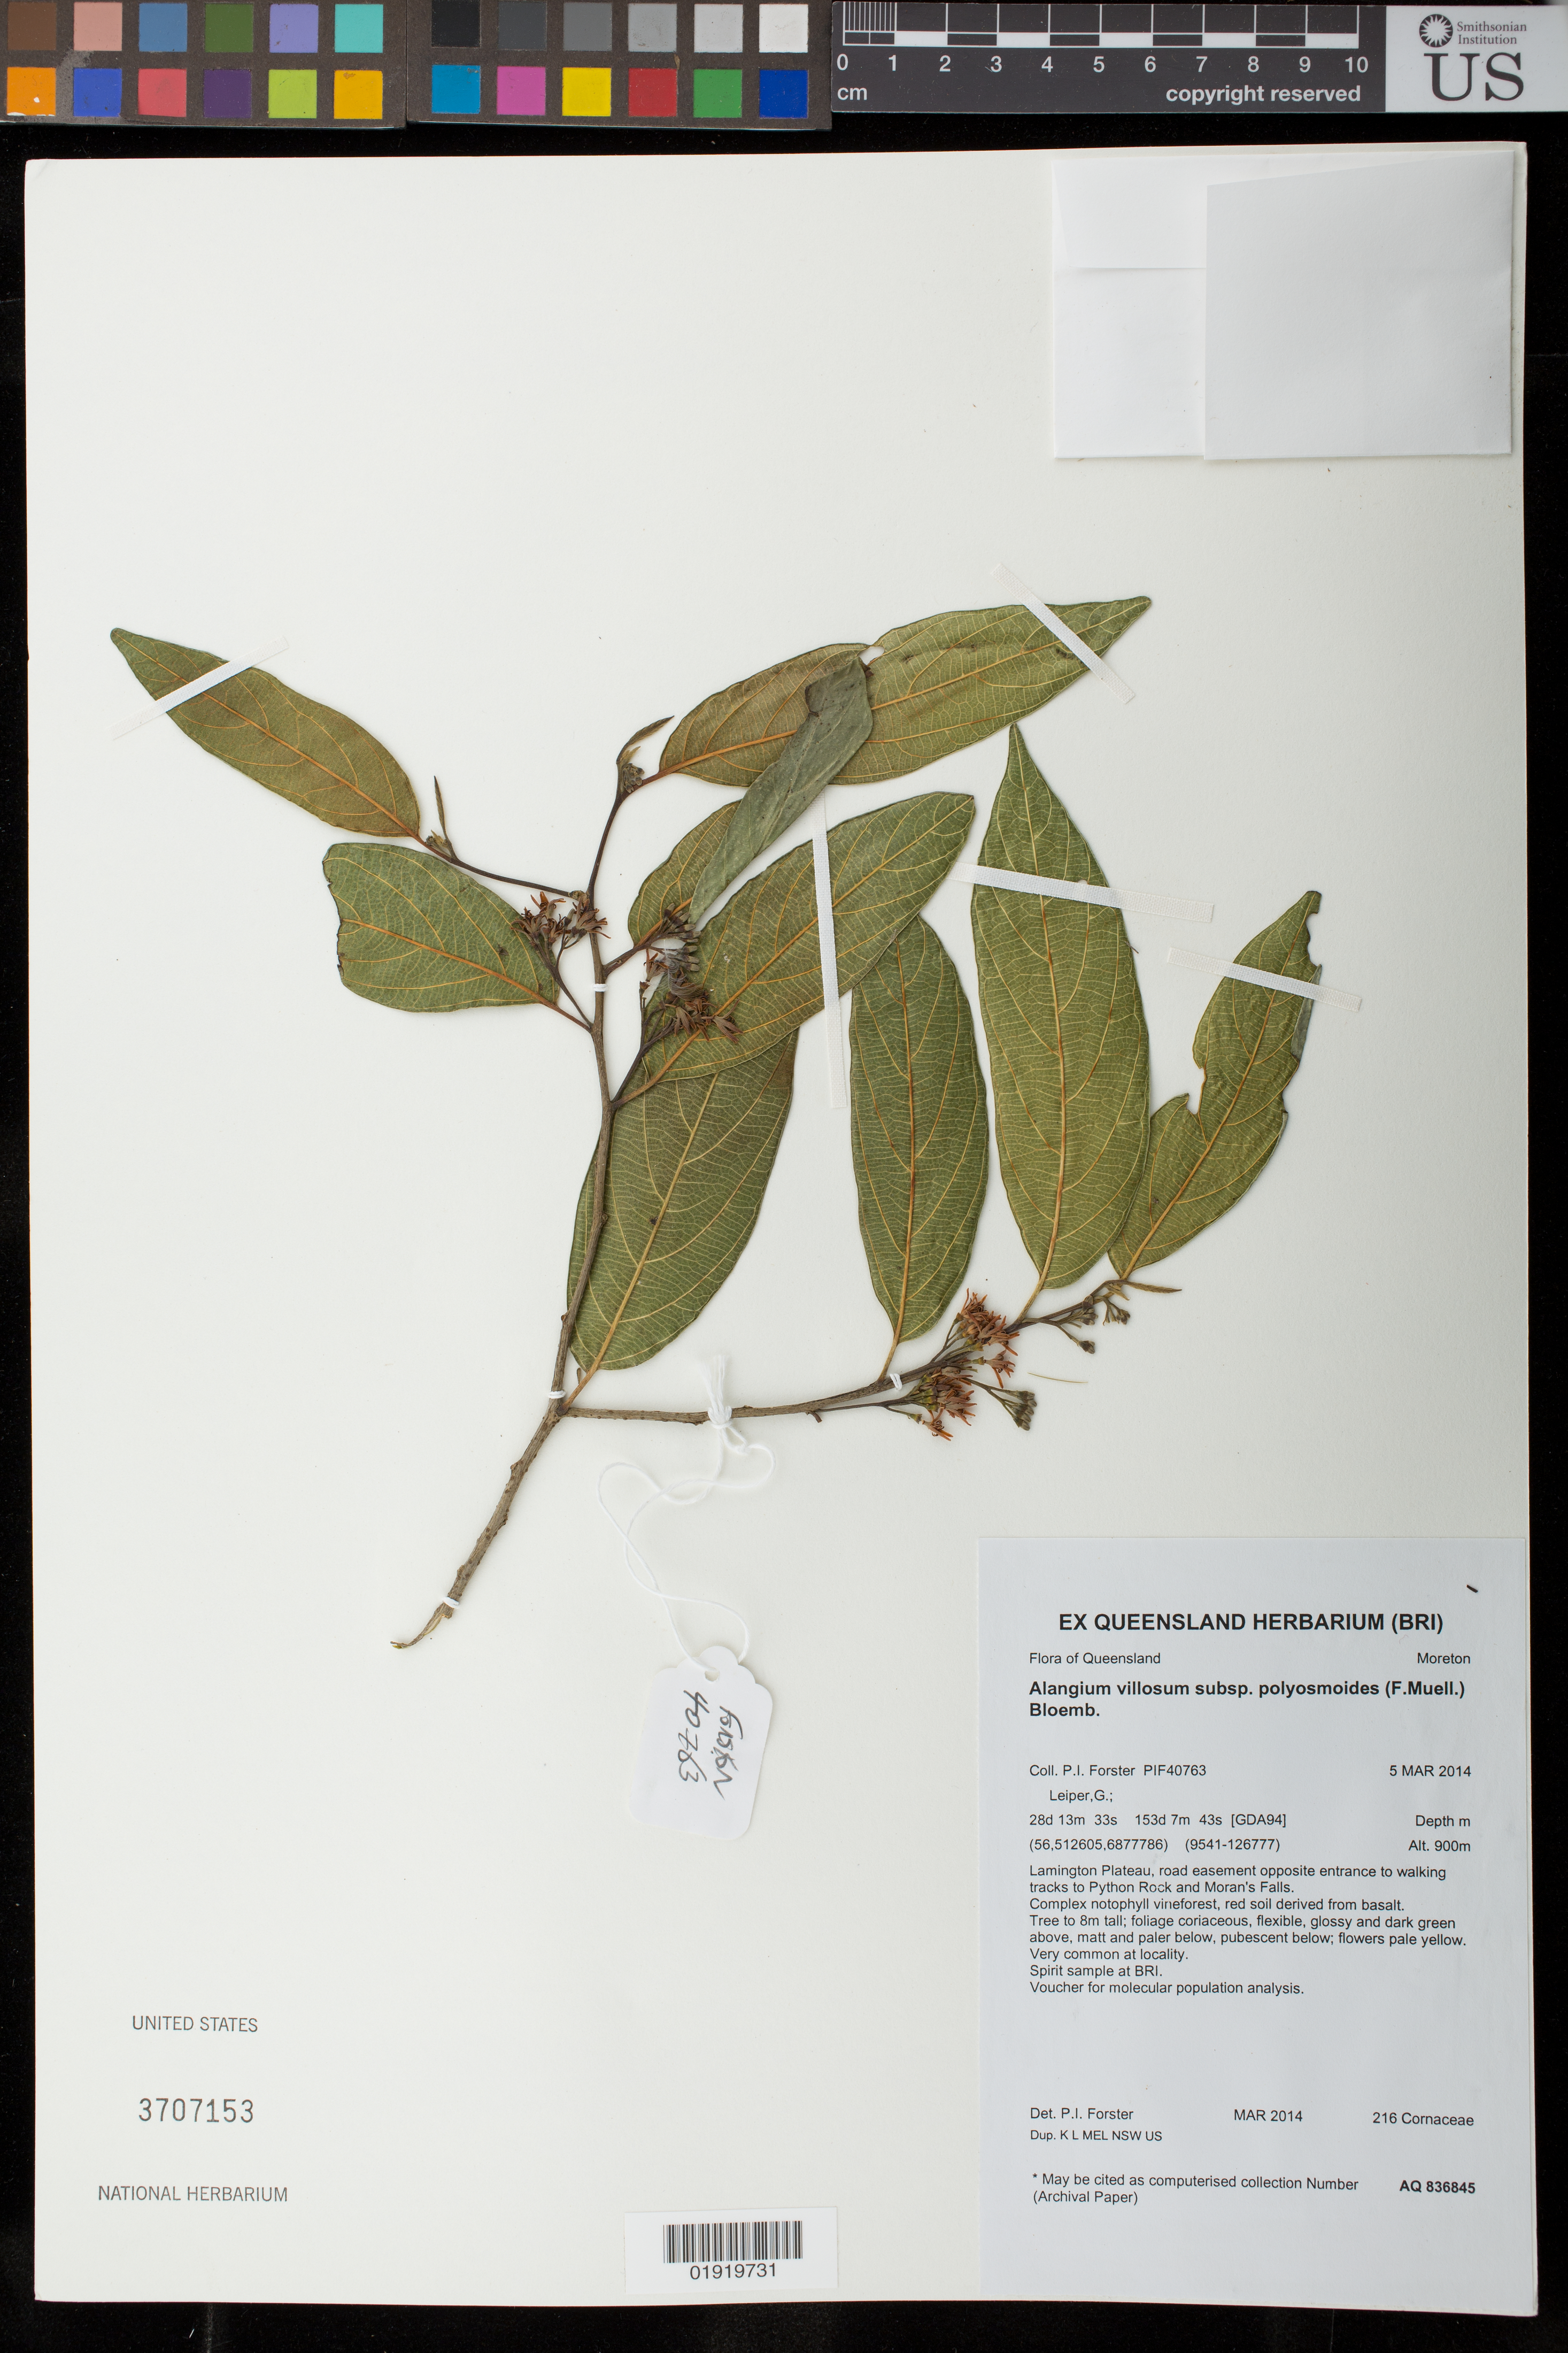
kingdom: Plantae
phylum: Tracheophyta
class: Magnoliopsida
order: Cornales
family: Cornaceae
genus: Alangium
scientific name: Alangium villosum subsp. polyosmoides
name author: (F. Muell.) Bloemb.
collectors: P. I. Forster & G. Leiper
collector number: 40763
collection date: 2014-03-05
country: Australia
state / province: Queensland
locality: Lamington Plateau, road easement opposite entrance to walking tracks to Python Rock and Moran's Falls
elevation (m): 900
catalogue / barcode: US 3707153